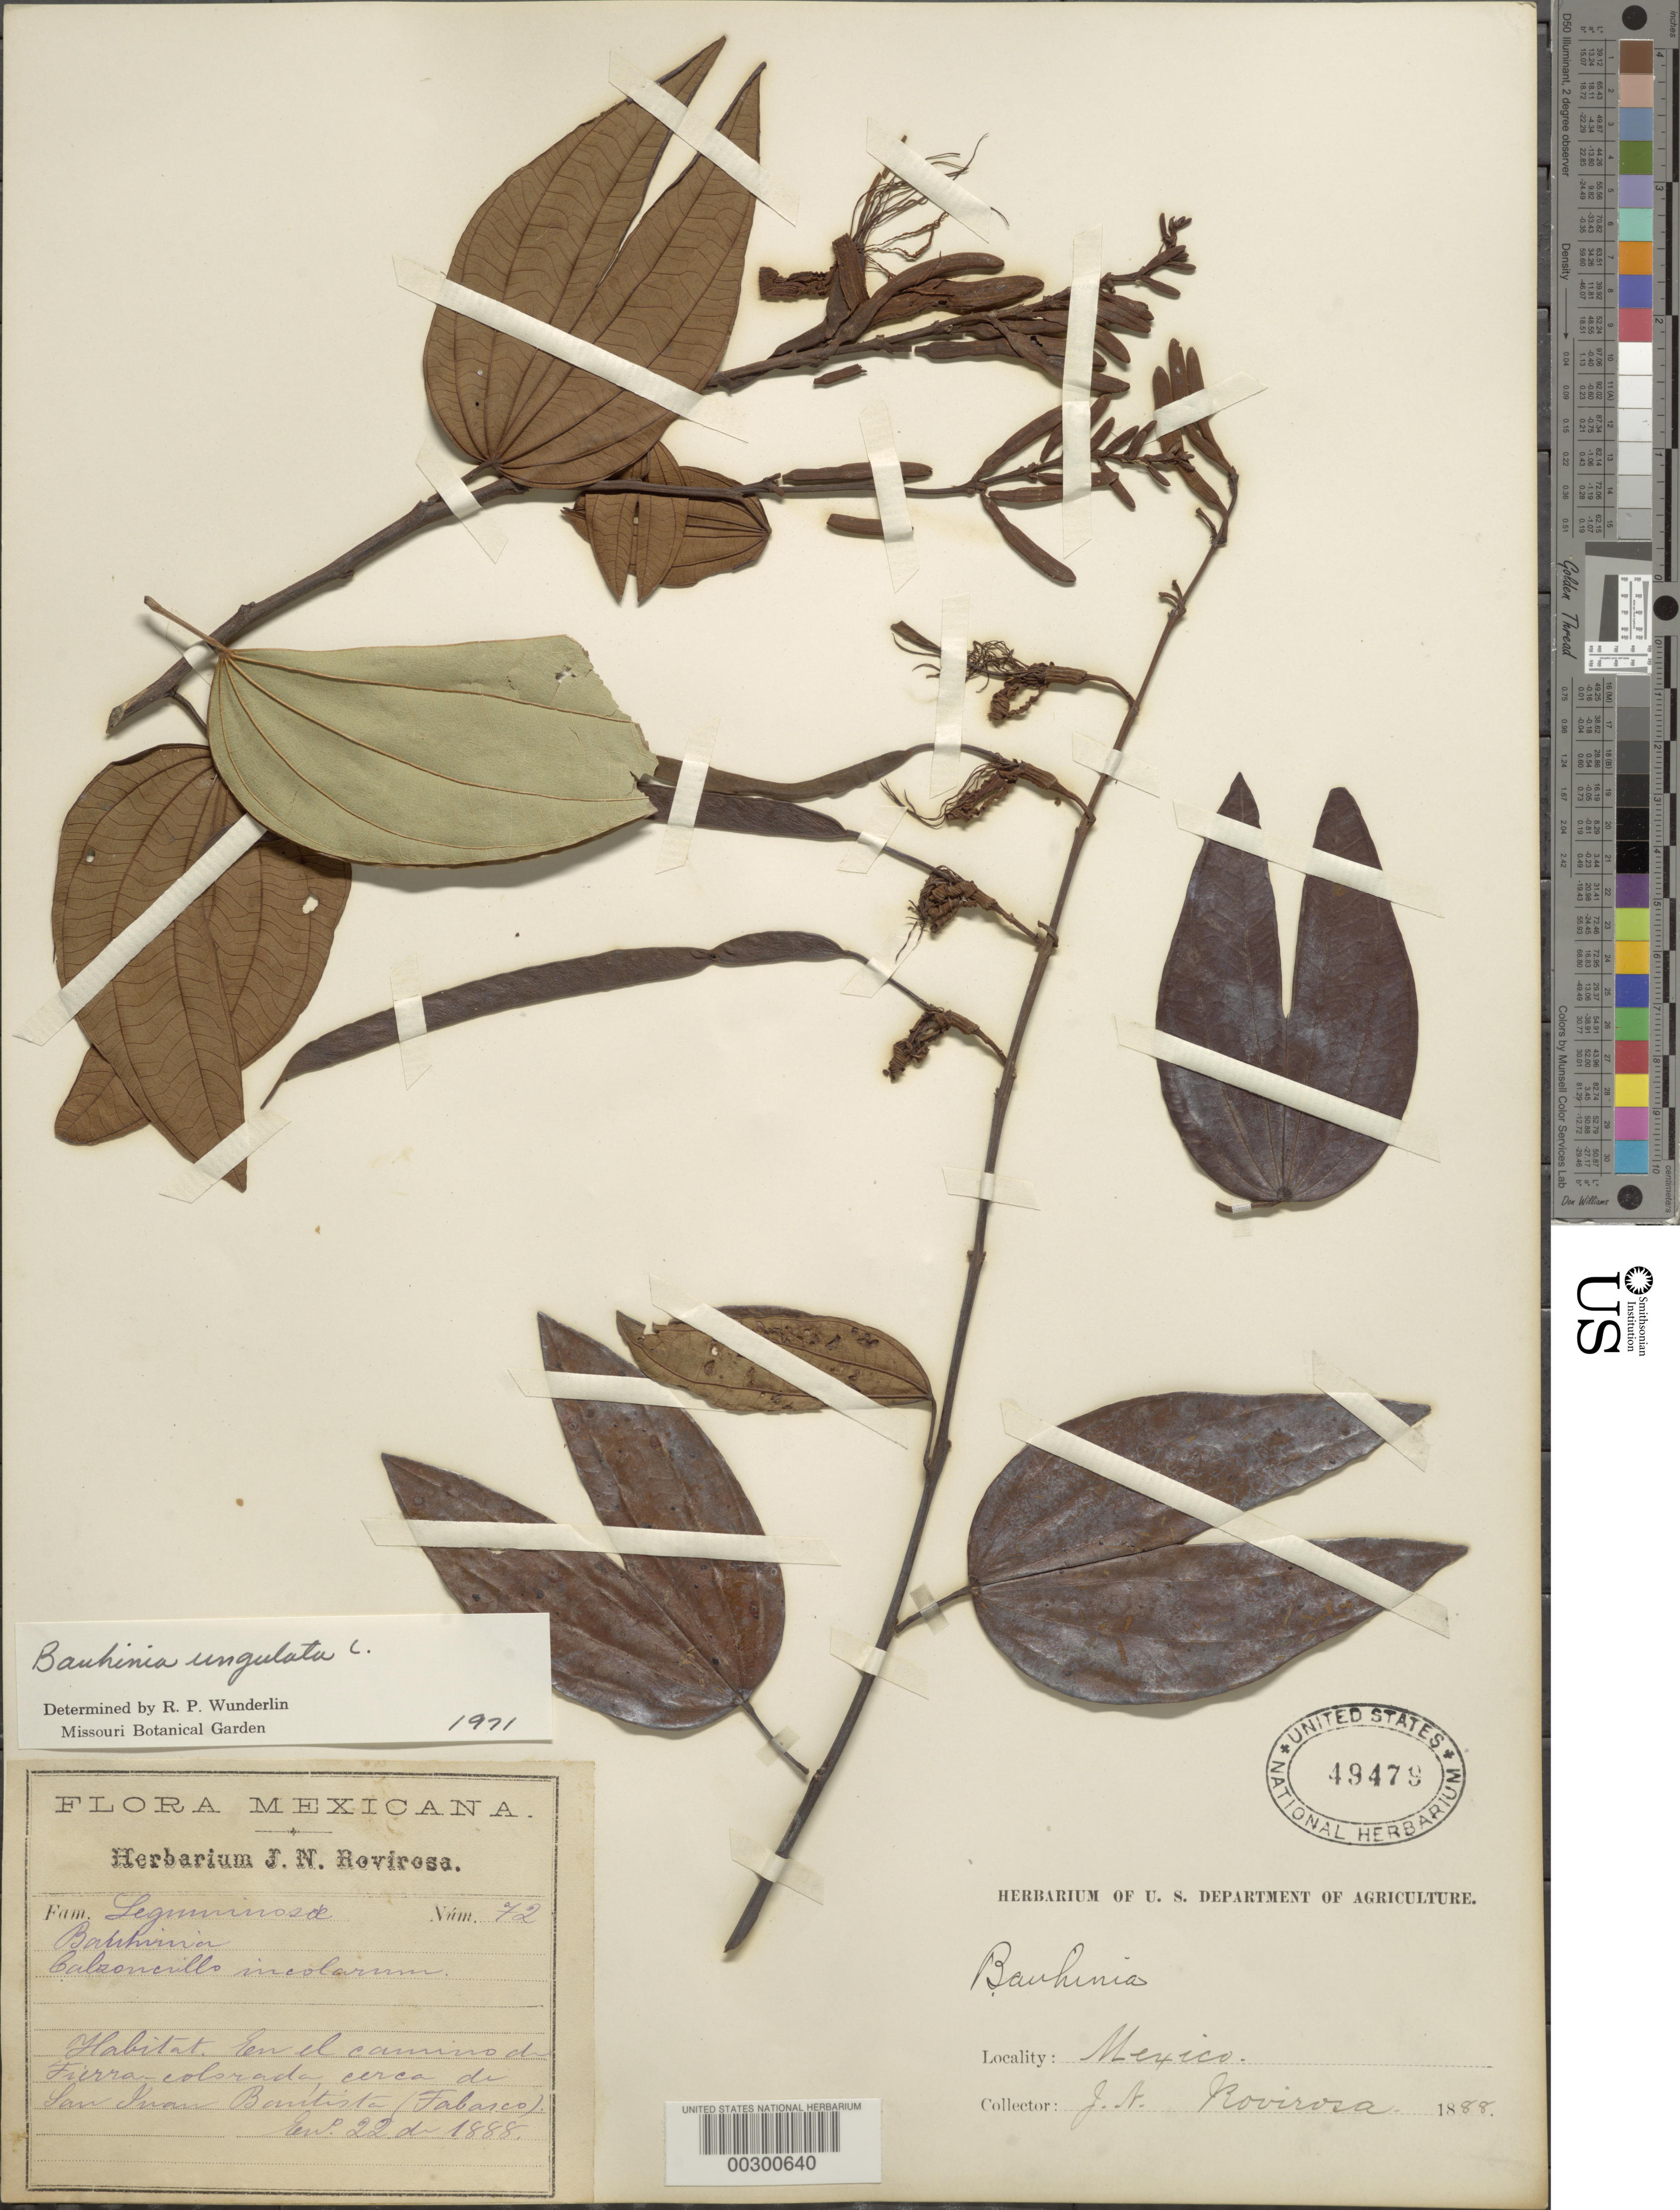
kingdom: Plantae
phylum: Tracheophyta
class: Magnoliopsida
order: Fabales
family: Fabaceae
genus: Bauhinia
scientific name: Bauhinia ungulata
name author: L.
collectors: J. N. Rovirosa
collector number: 72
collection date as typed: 22 Jan 1888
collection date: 1888-01-22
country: Mexico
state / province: Tabasco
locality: On the road to Fierra-Colorada, ca the San Juan Batista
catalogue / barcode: US 49479